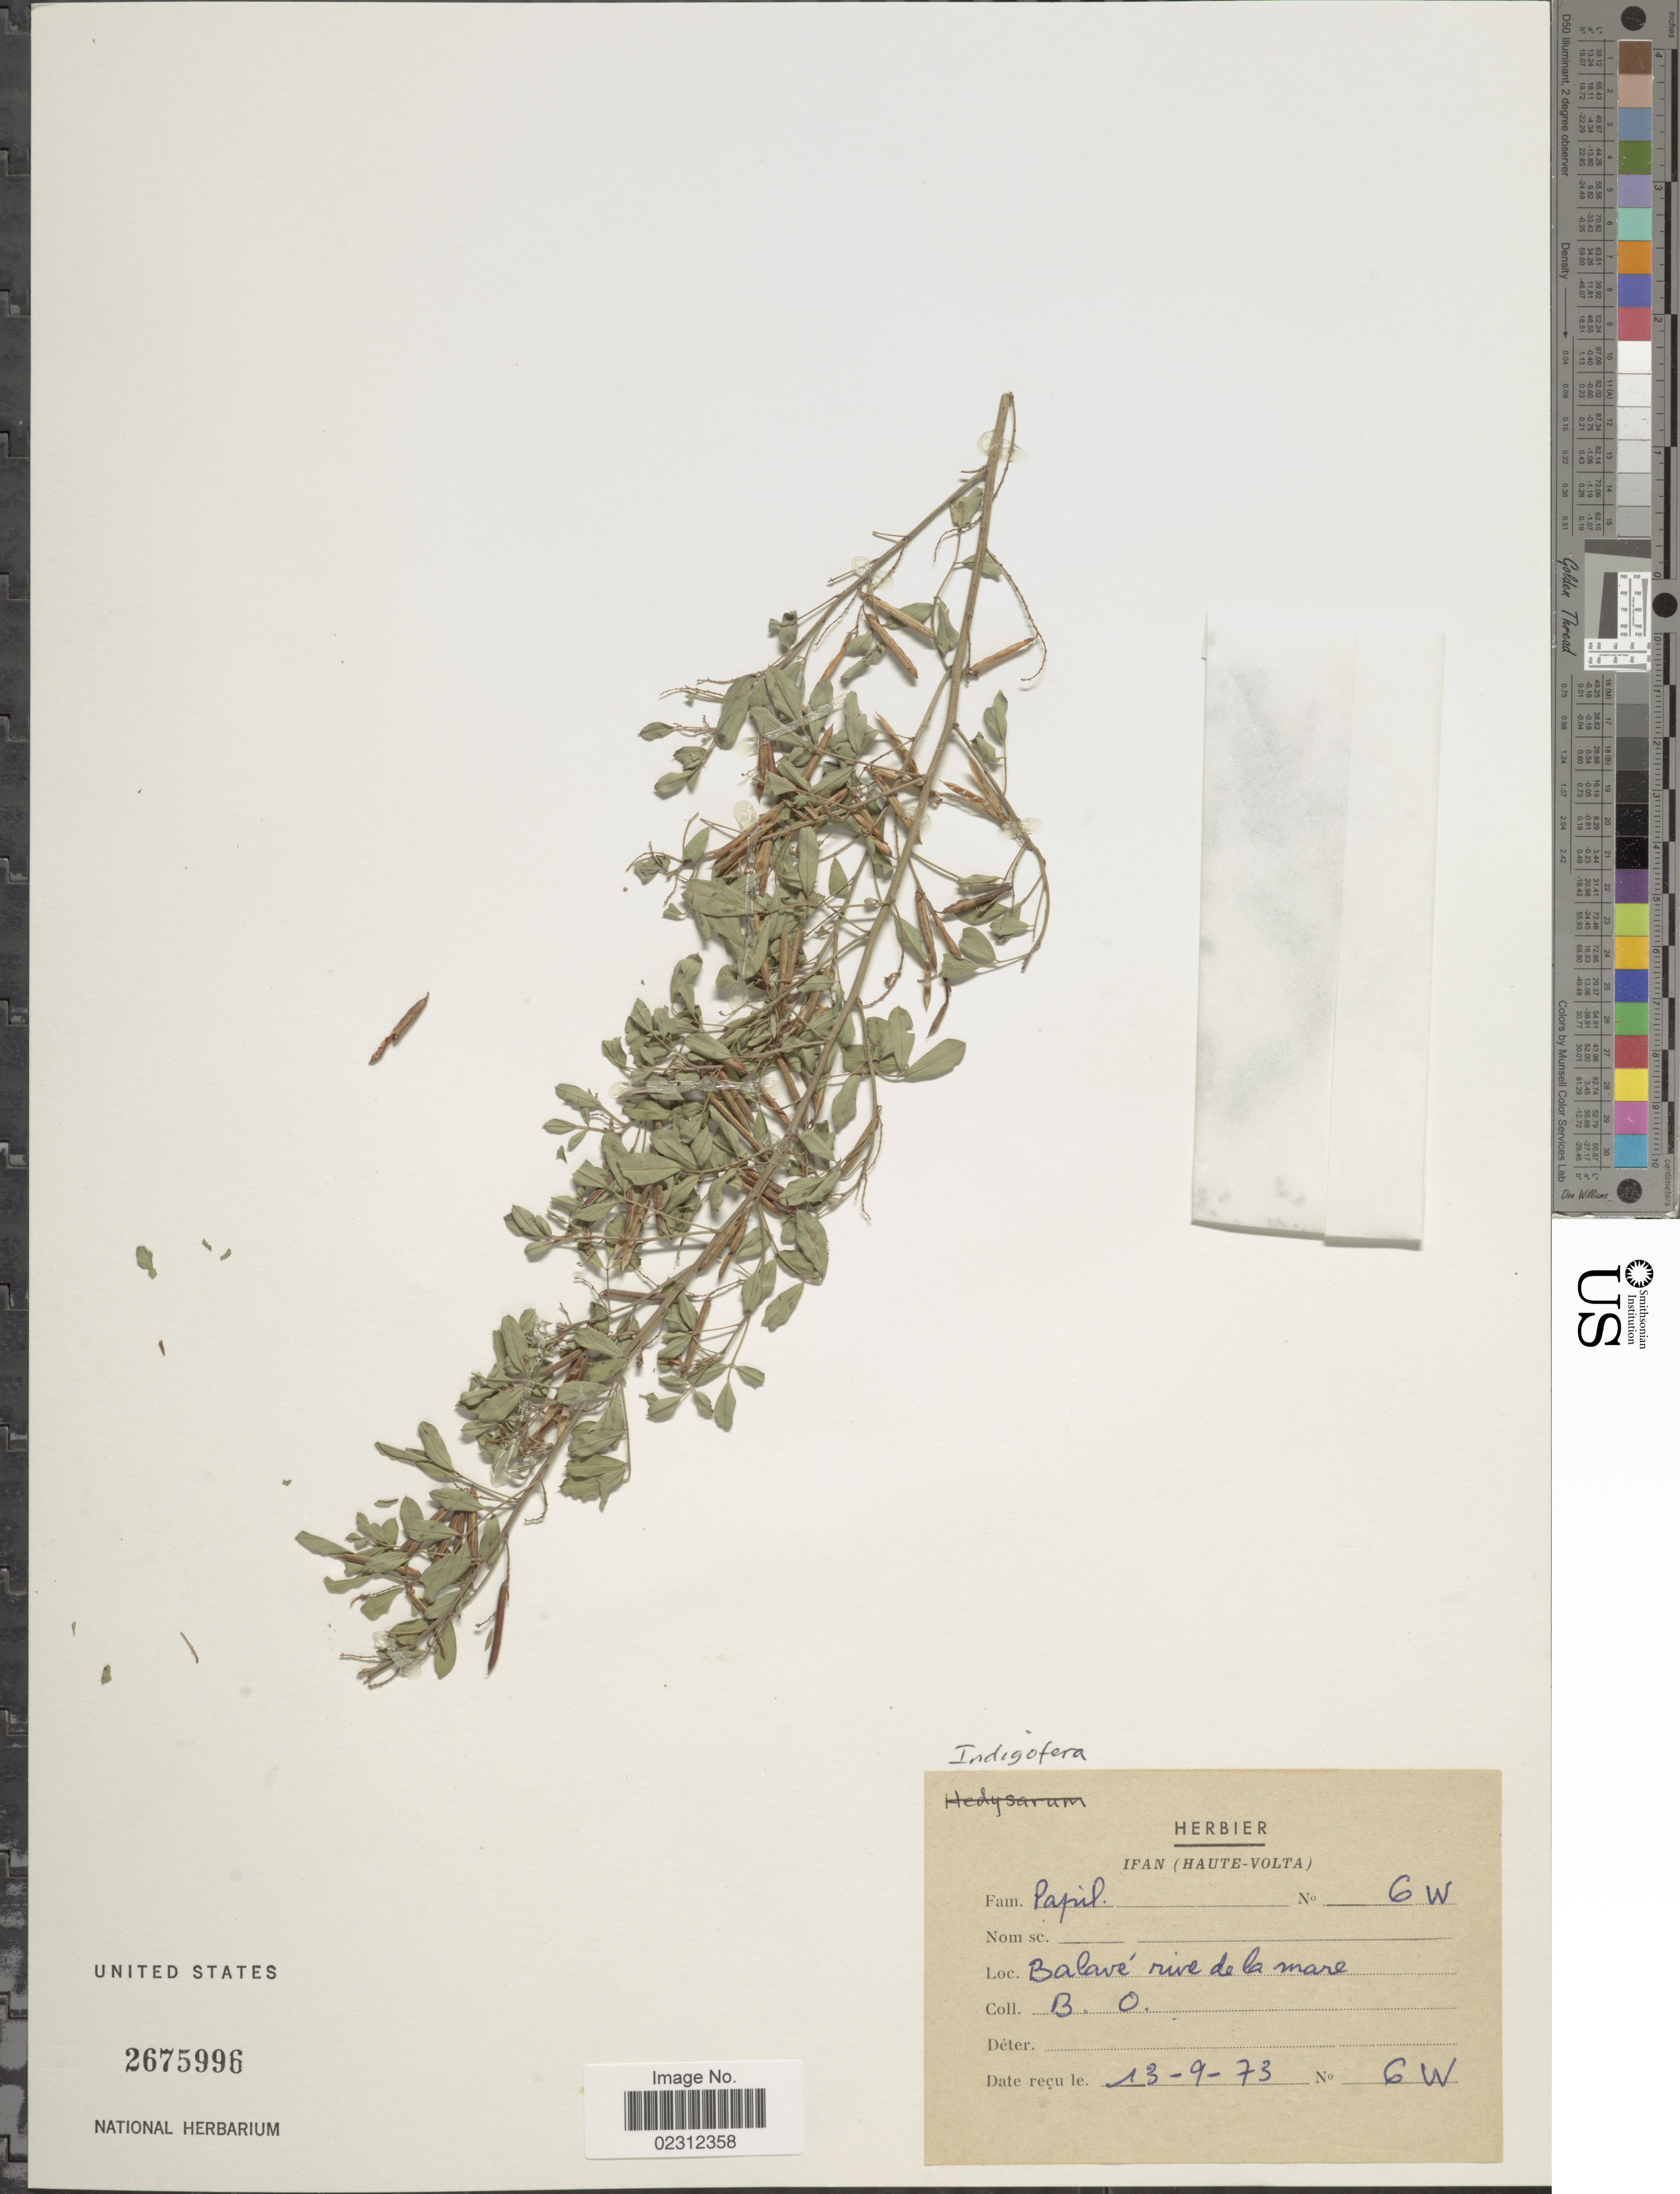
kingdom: Plantae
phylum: Tracheophyta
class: Magnoliopsida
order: Fabales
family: Fabaceae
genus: Indigofera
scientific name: Indigofera sp.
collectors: B. O.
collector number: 6W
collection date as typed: Transcribed d/m/y: 13/9/73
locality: Balave rive de la mare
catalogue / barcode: US 2675996